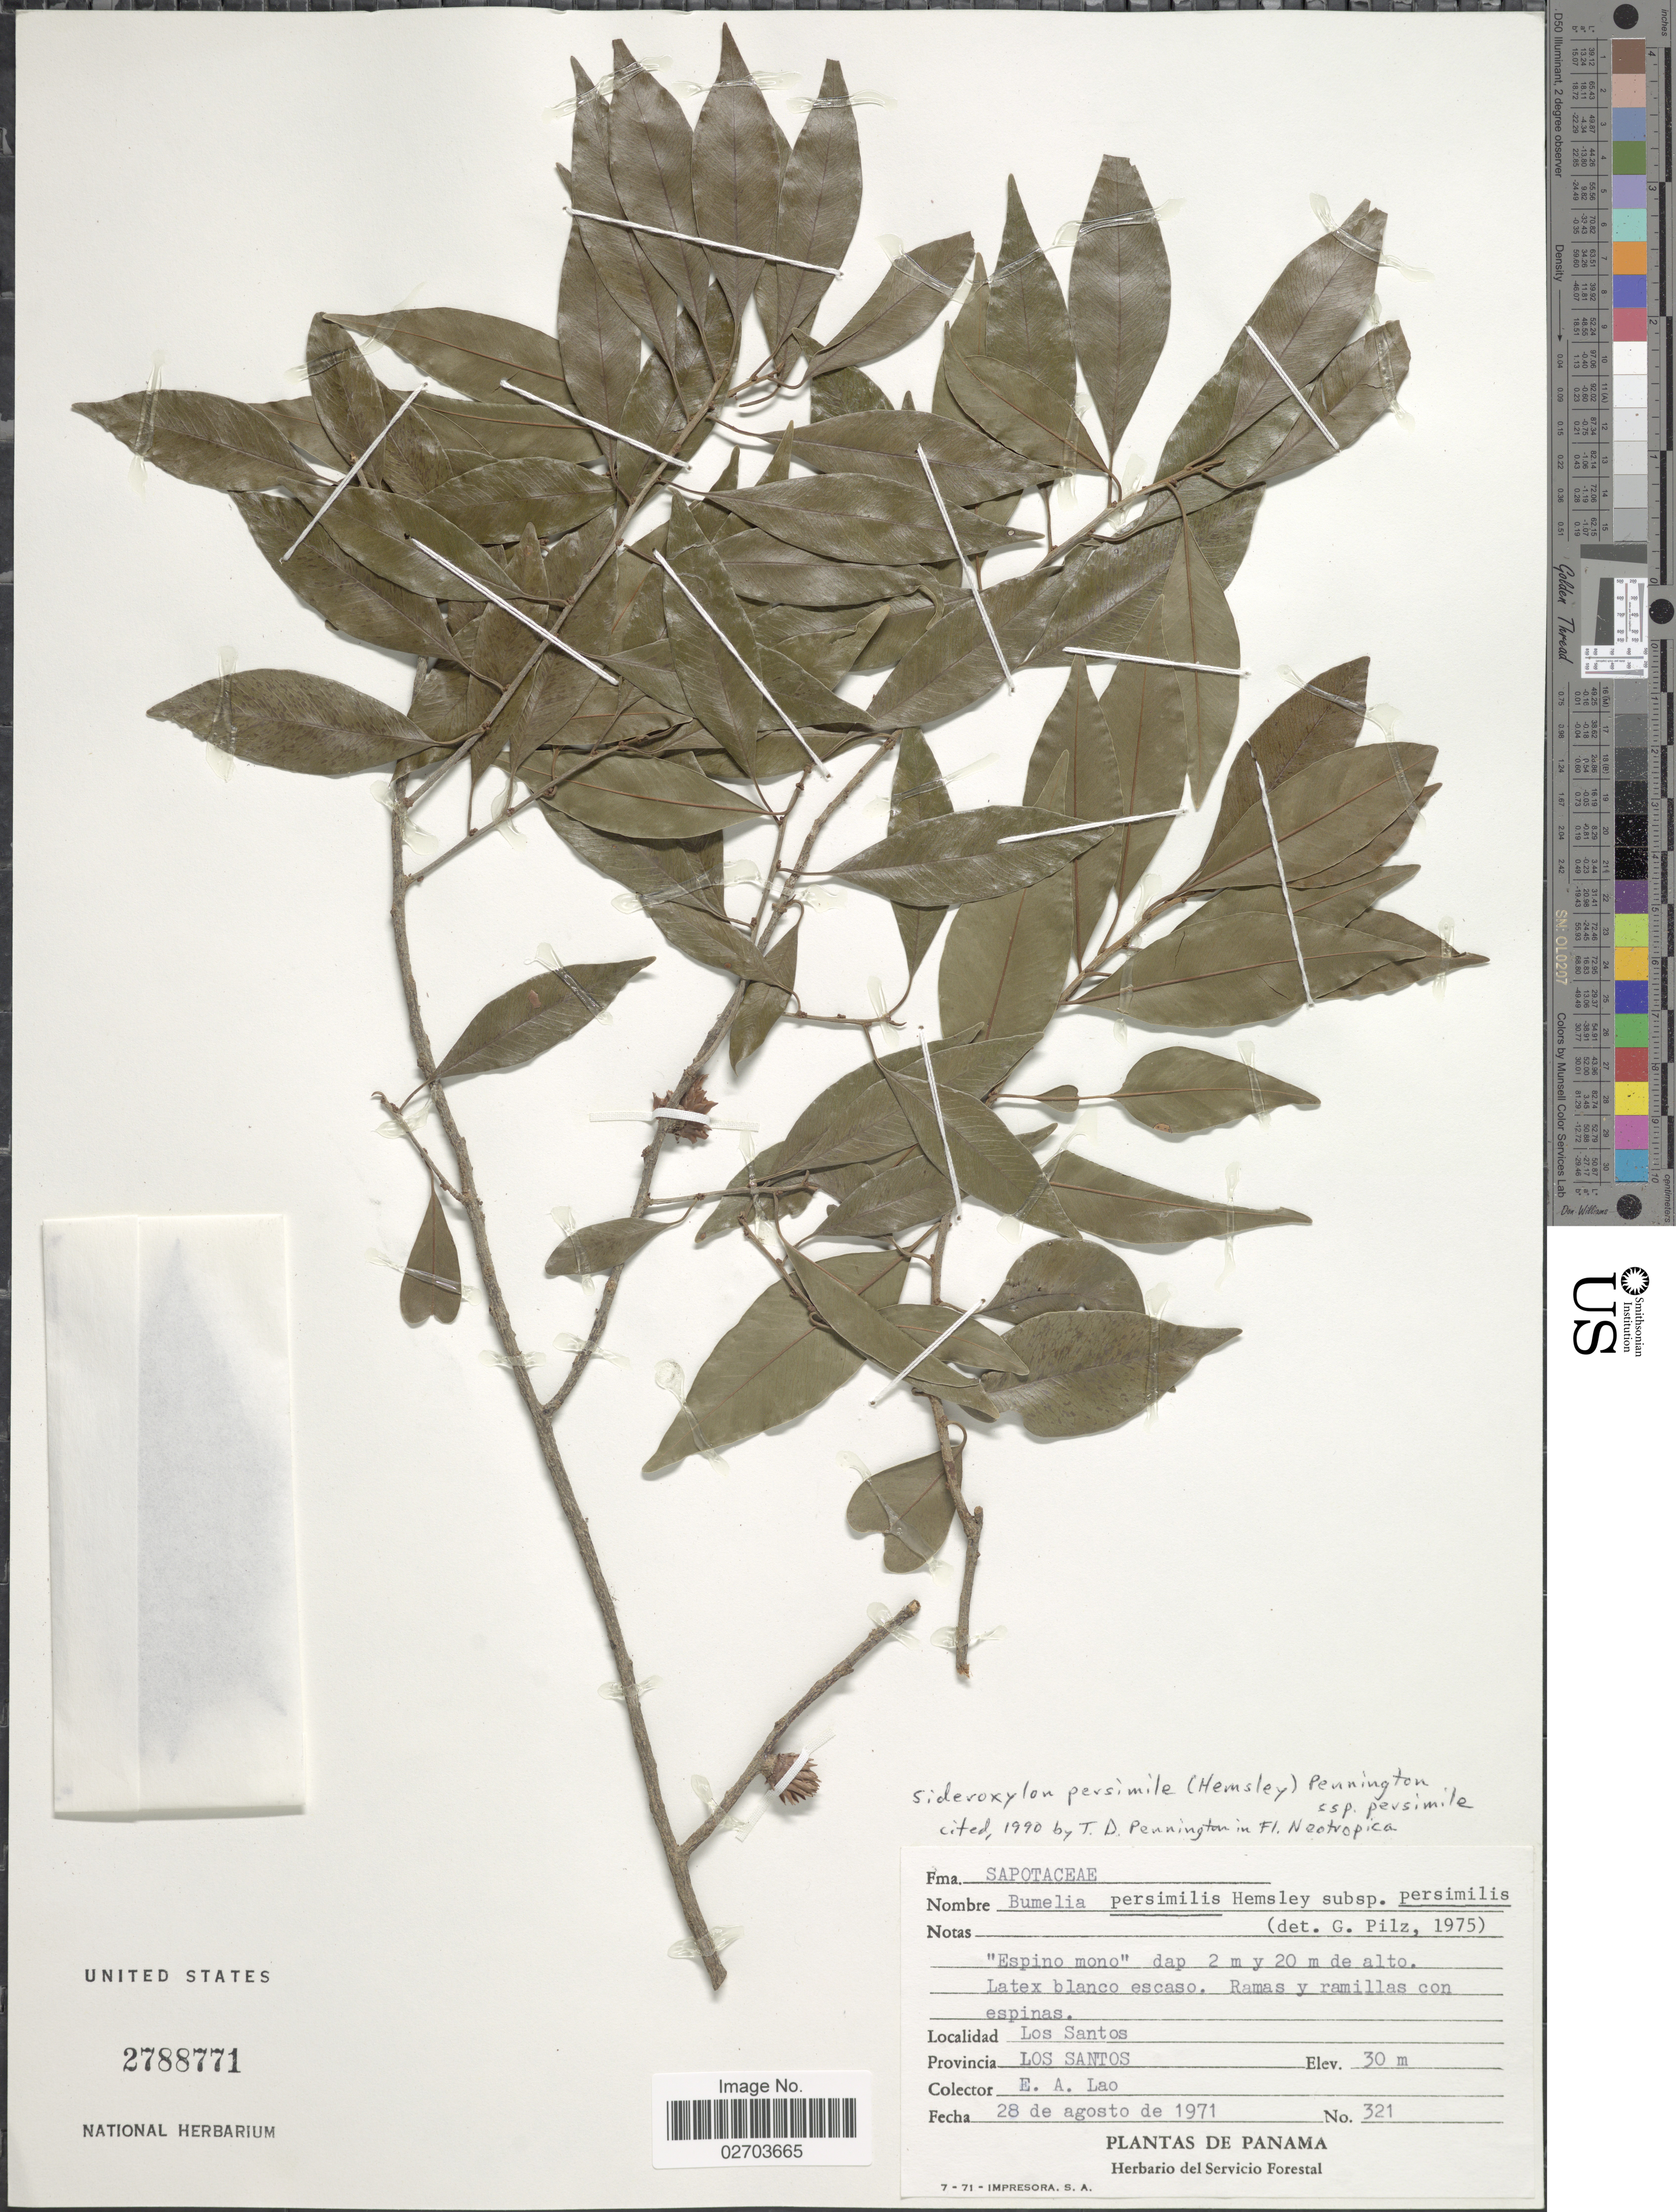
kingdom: Plantae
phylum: Tracheophyta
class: Magnoliopsida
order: Ericales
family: Sapotaceae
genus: Sideroxylon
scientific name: Sideroxylon persimile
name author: (Hemsl.) T.D. Penn.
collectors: E. Lao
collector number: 321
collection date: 1971-08-28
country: Panama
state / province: Los Santos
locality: Los Santos.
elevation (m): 30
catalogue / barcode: US 2788771